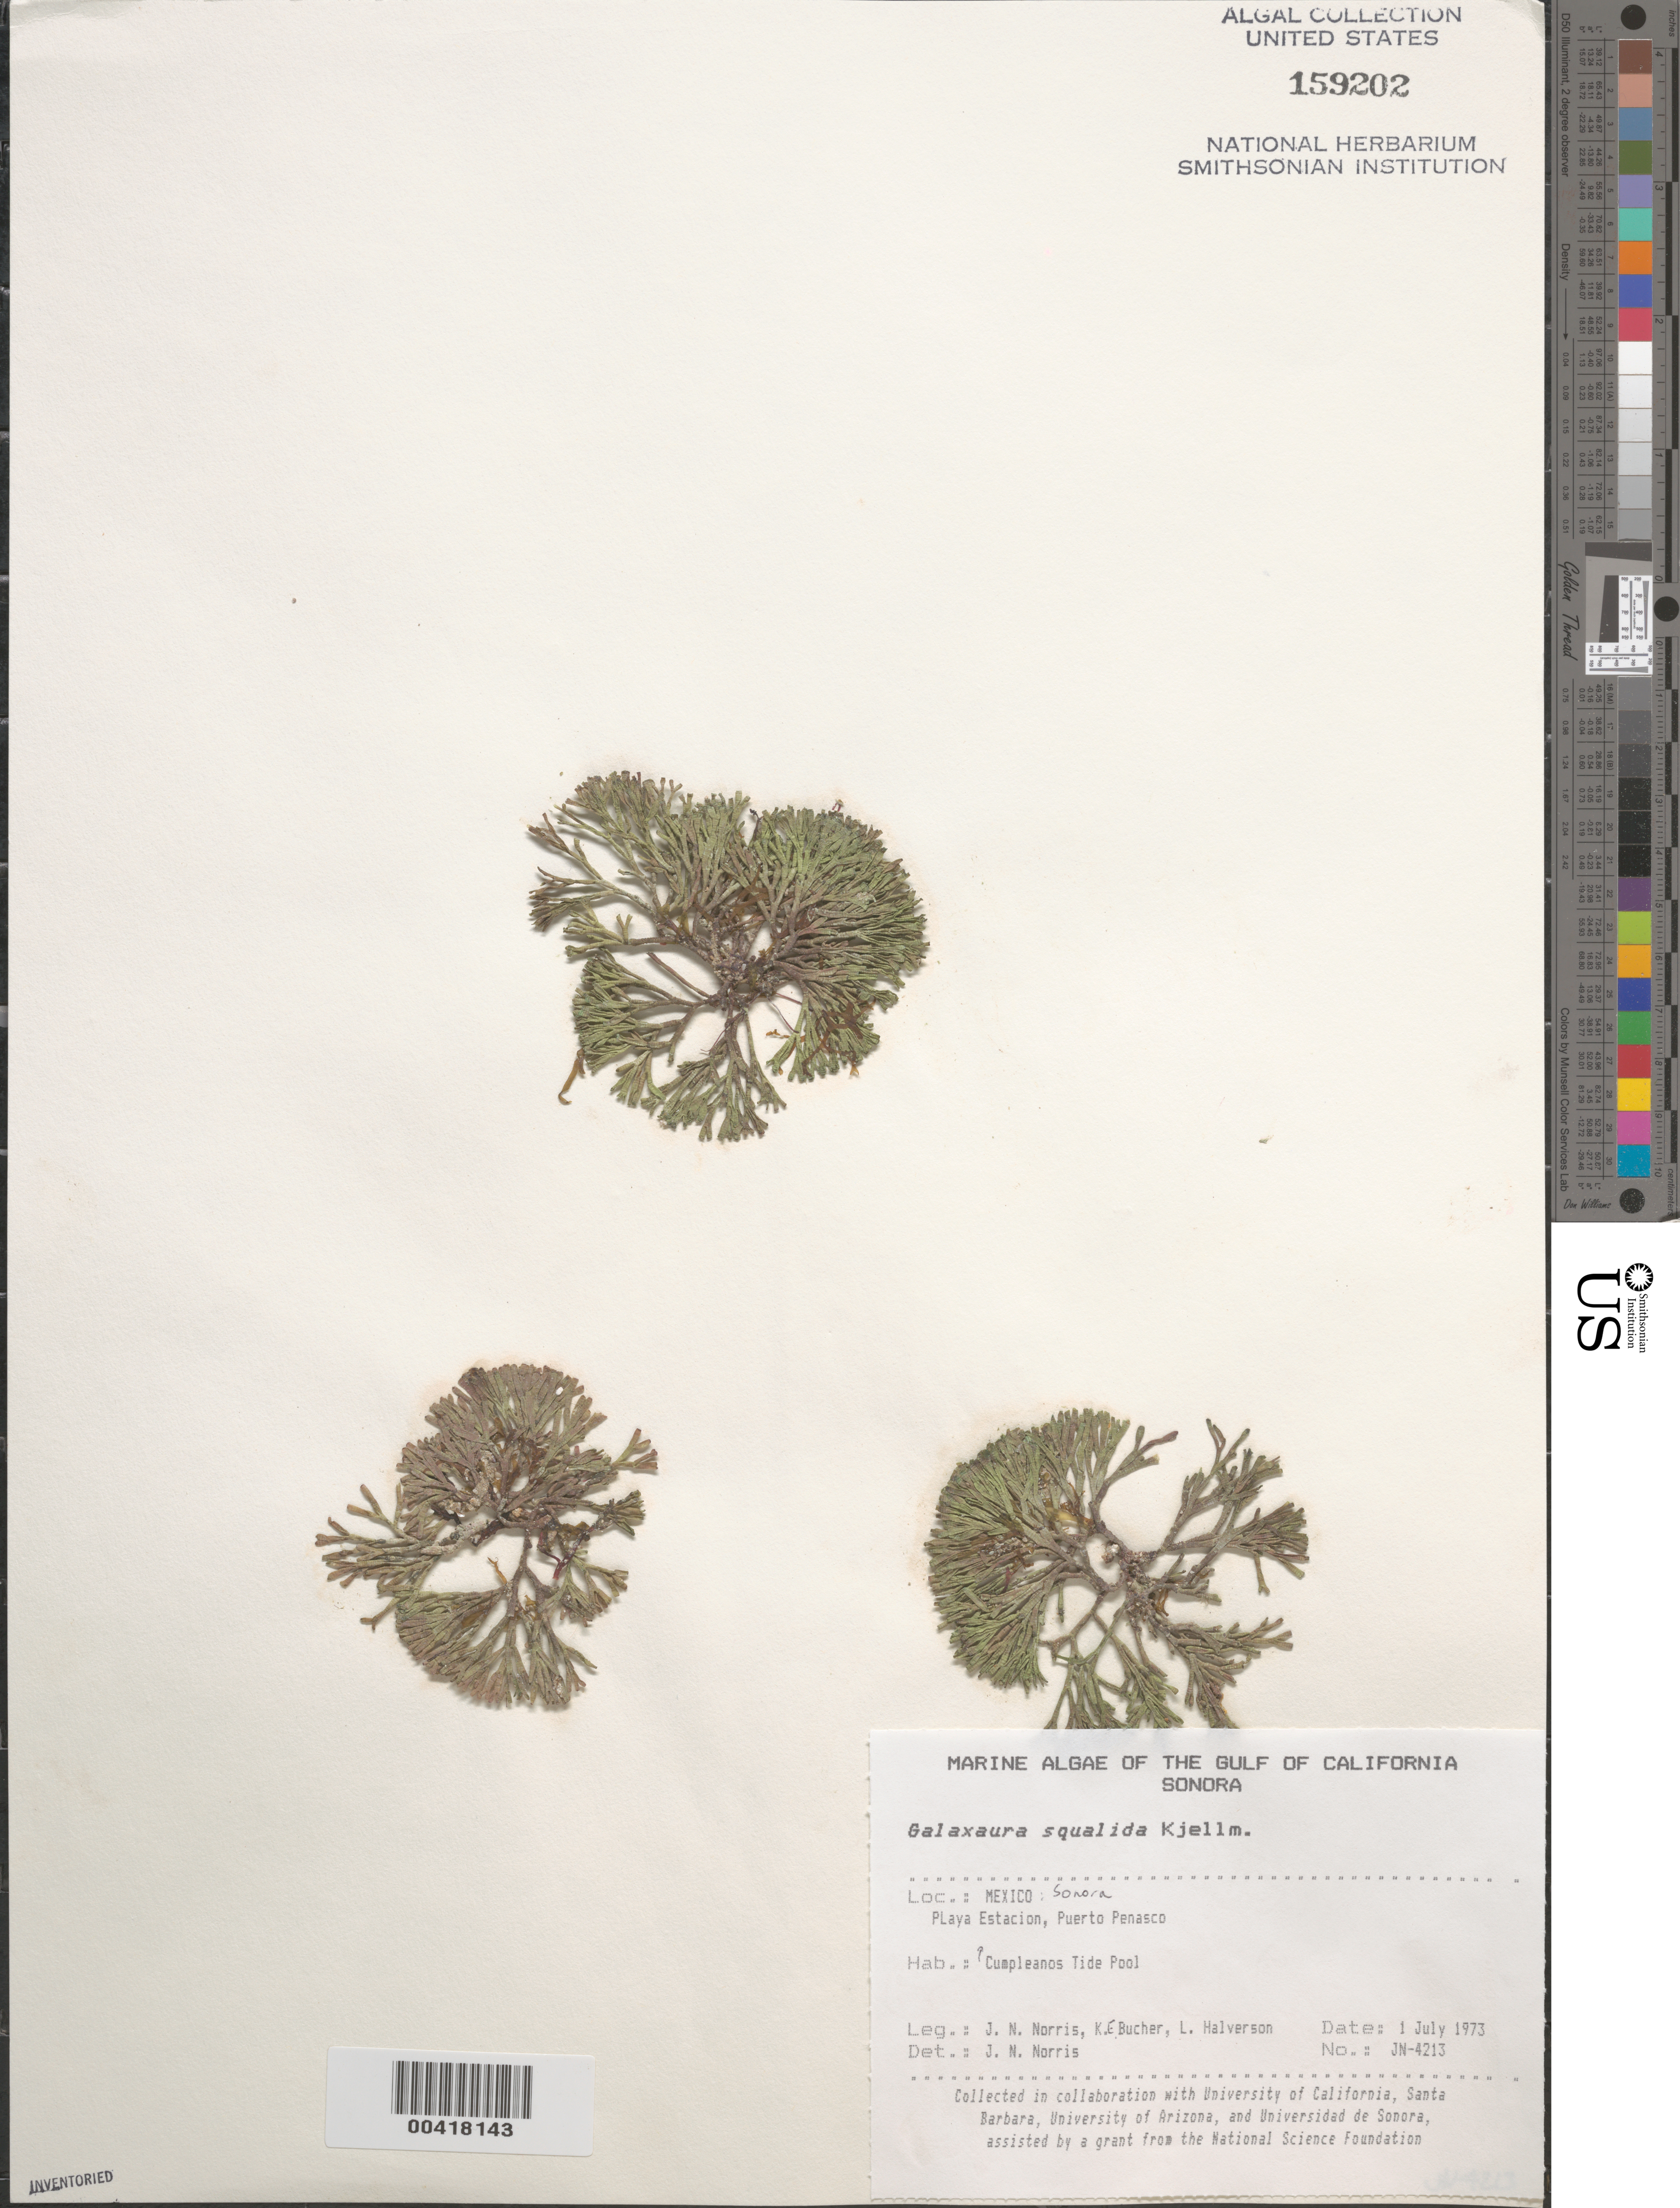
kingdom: Plantae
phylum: Rhodophyta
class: Florideophyceae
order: Nemaliales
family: Galaxauraceae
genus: Galaxaura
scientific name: Galaxaura rugosa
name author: (Ellis & Sol.) J.V.Lamouroux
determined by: Algae name updating Project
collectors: J. N. Norris, K. E. Bucher & L. Halverson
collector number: JN-4213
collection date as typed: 01 Jul 1973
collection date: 1973-07-01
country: Mexico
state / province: Sonora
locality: Playa Estacion, Puerto Penasco, Cumpleanos Tide Pool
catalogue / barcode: US 159202